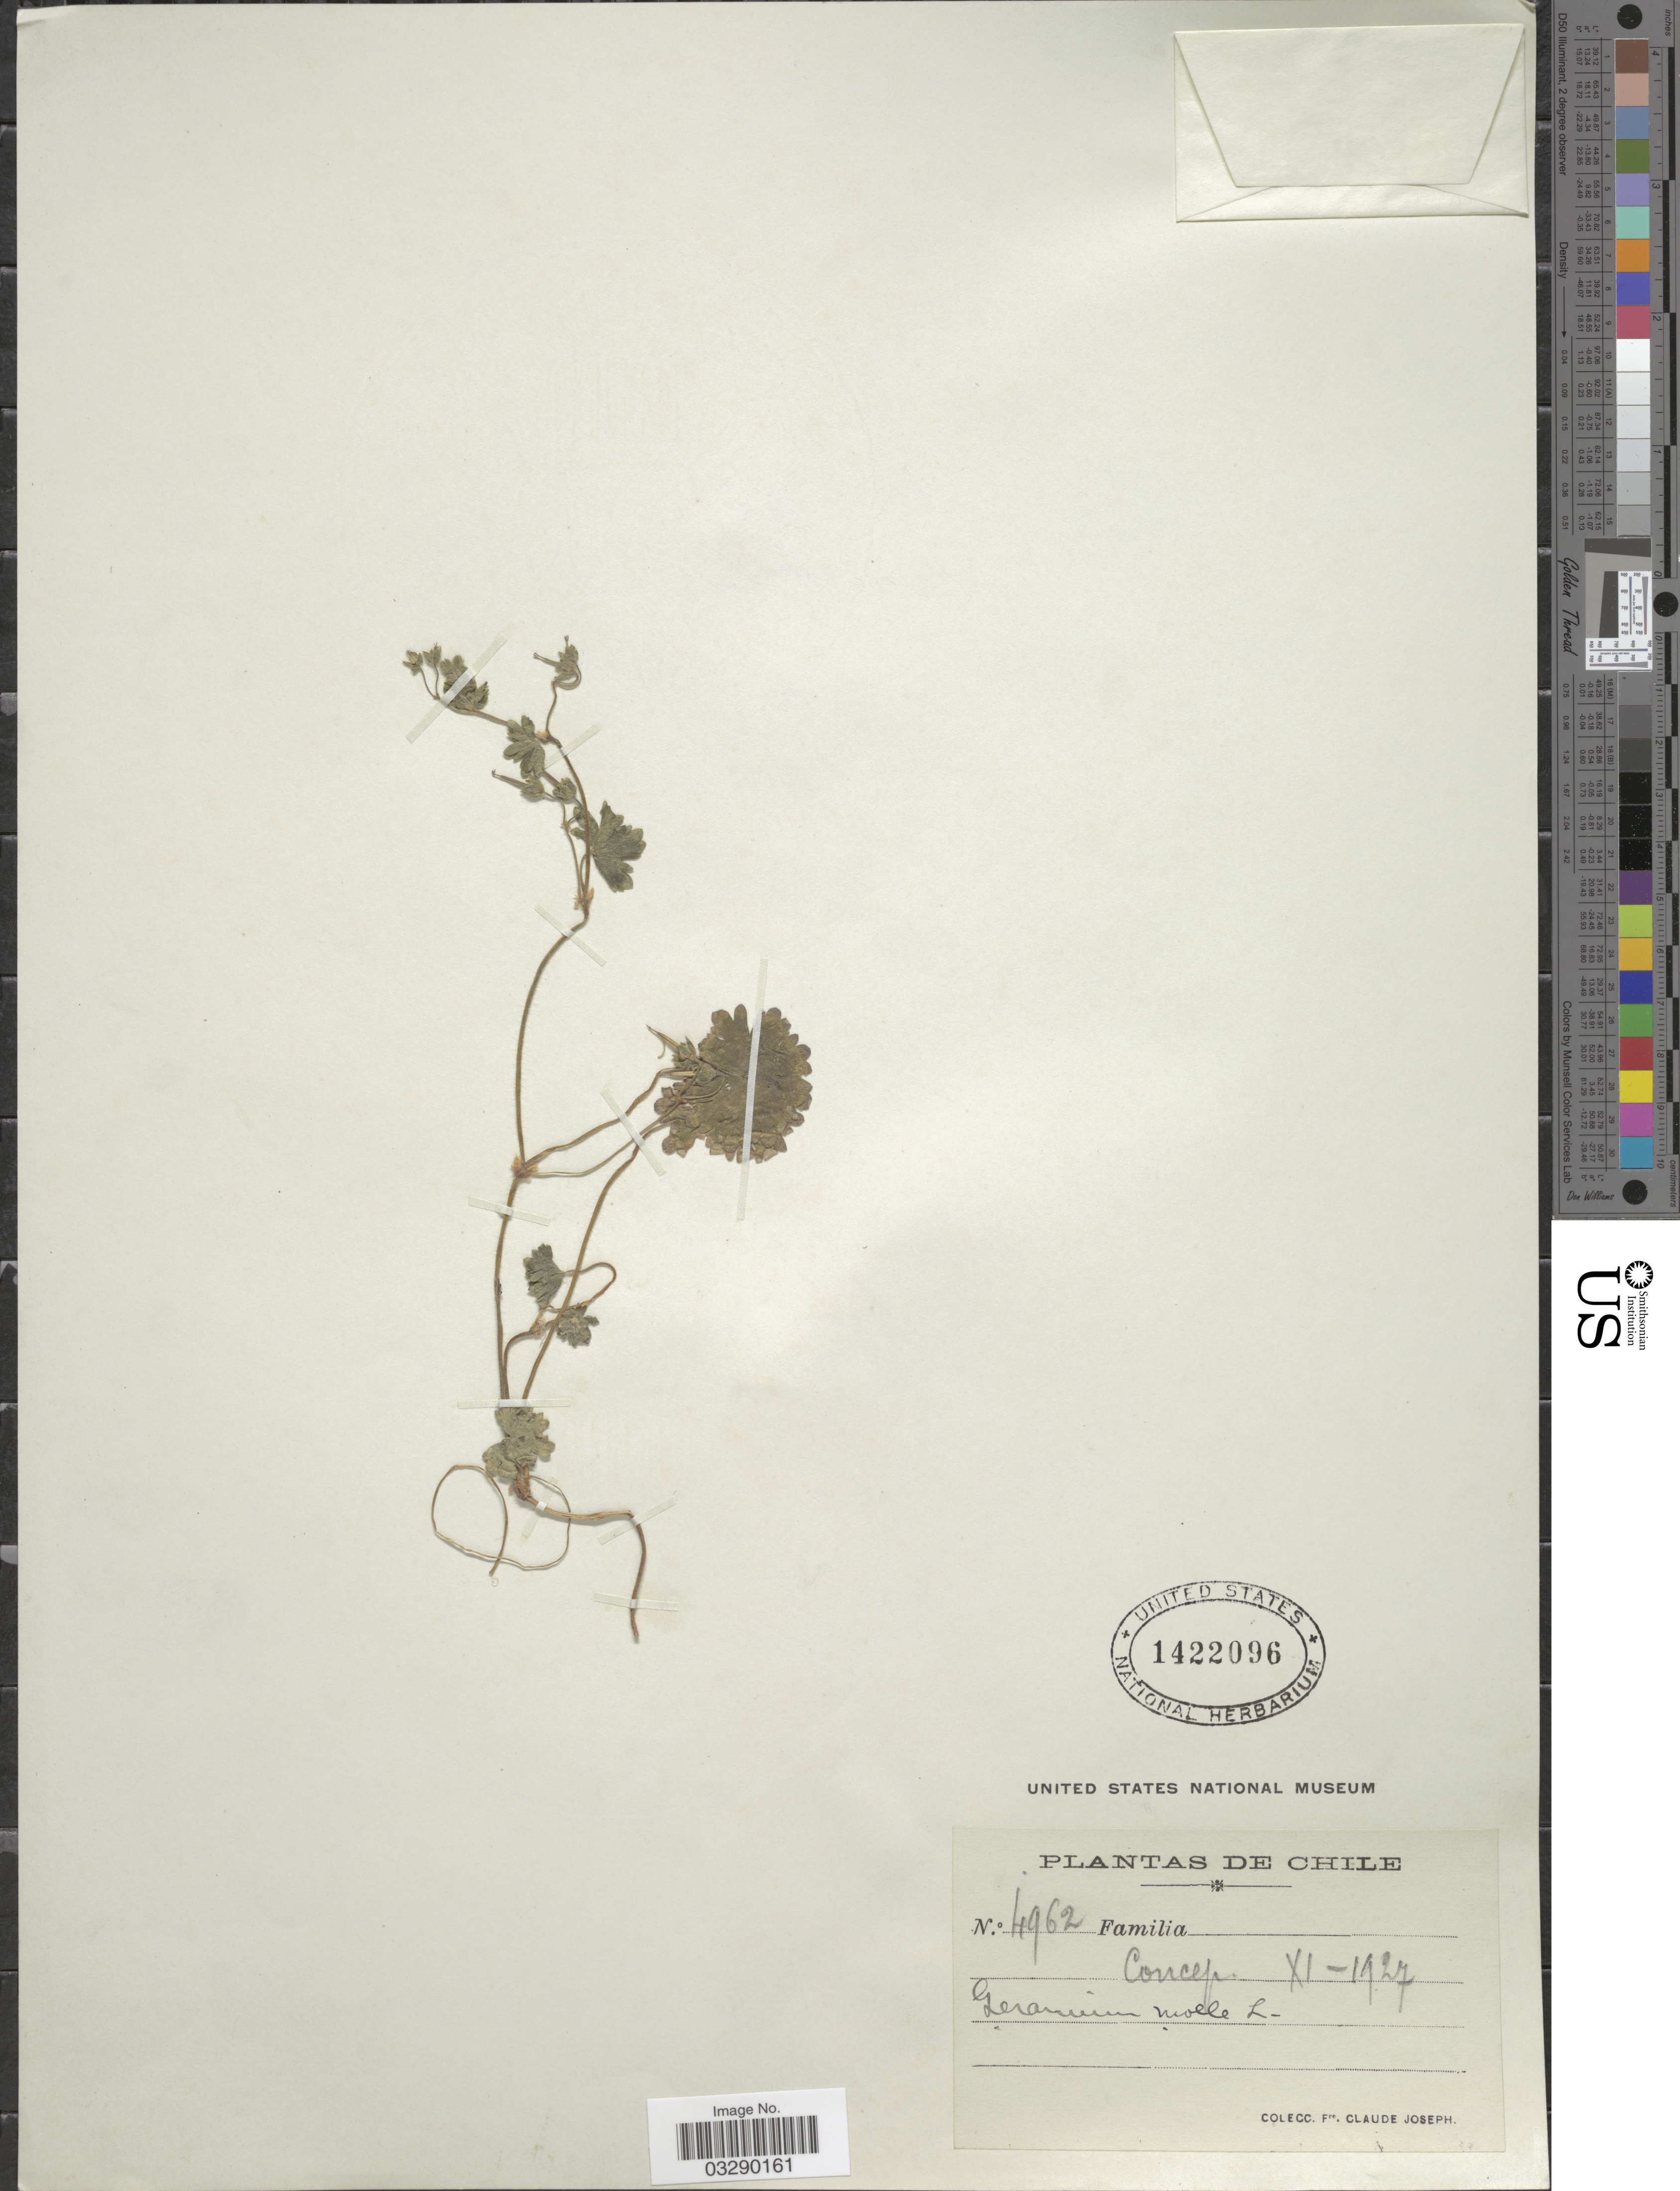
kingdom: Plantae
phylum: Tracheophyta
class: Magnoliopsida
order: Geraniales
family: Geraniaceae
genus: Geranium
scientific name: Geranium molle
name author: L.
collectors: Bro. Claude-Joseph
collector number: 4962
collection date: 1927-11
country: Chile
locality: Concep.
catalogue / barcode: US 1422096